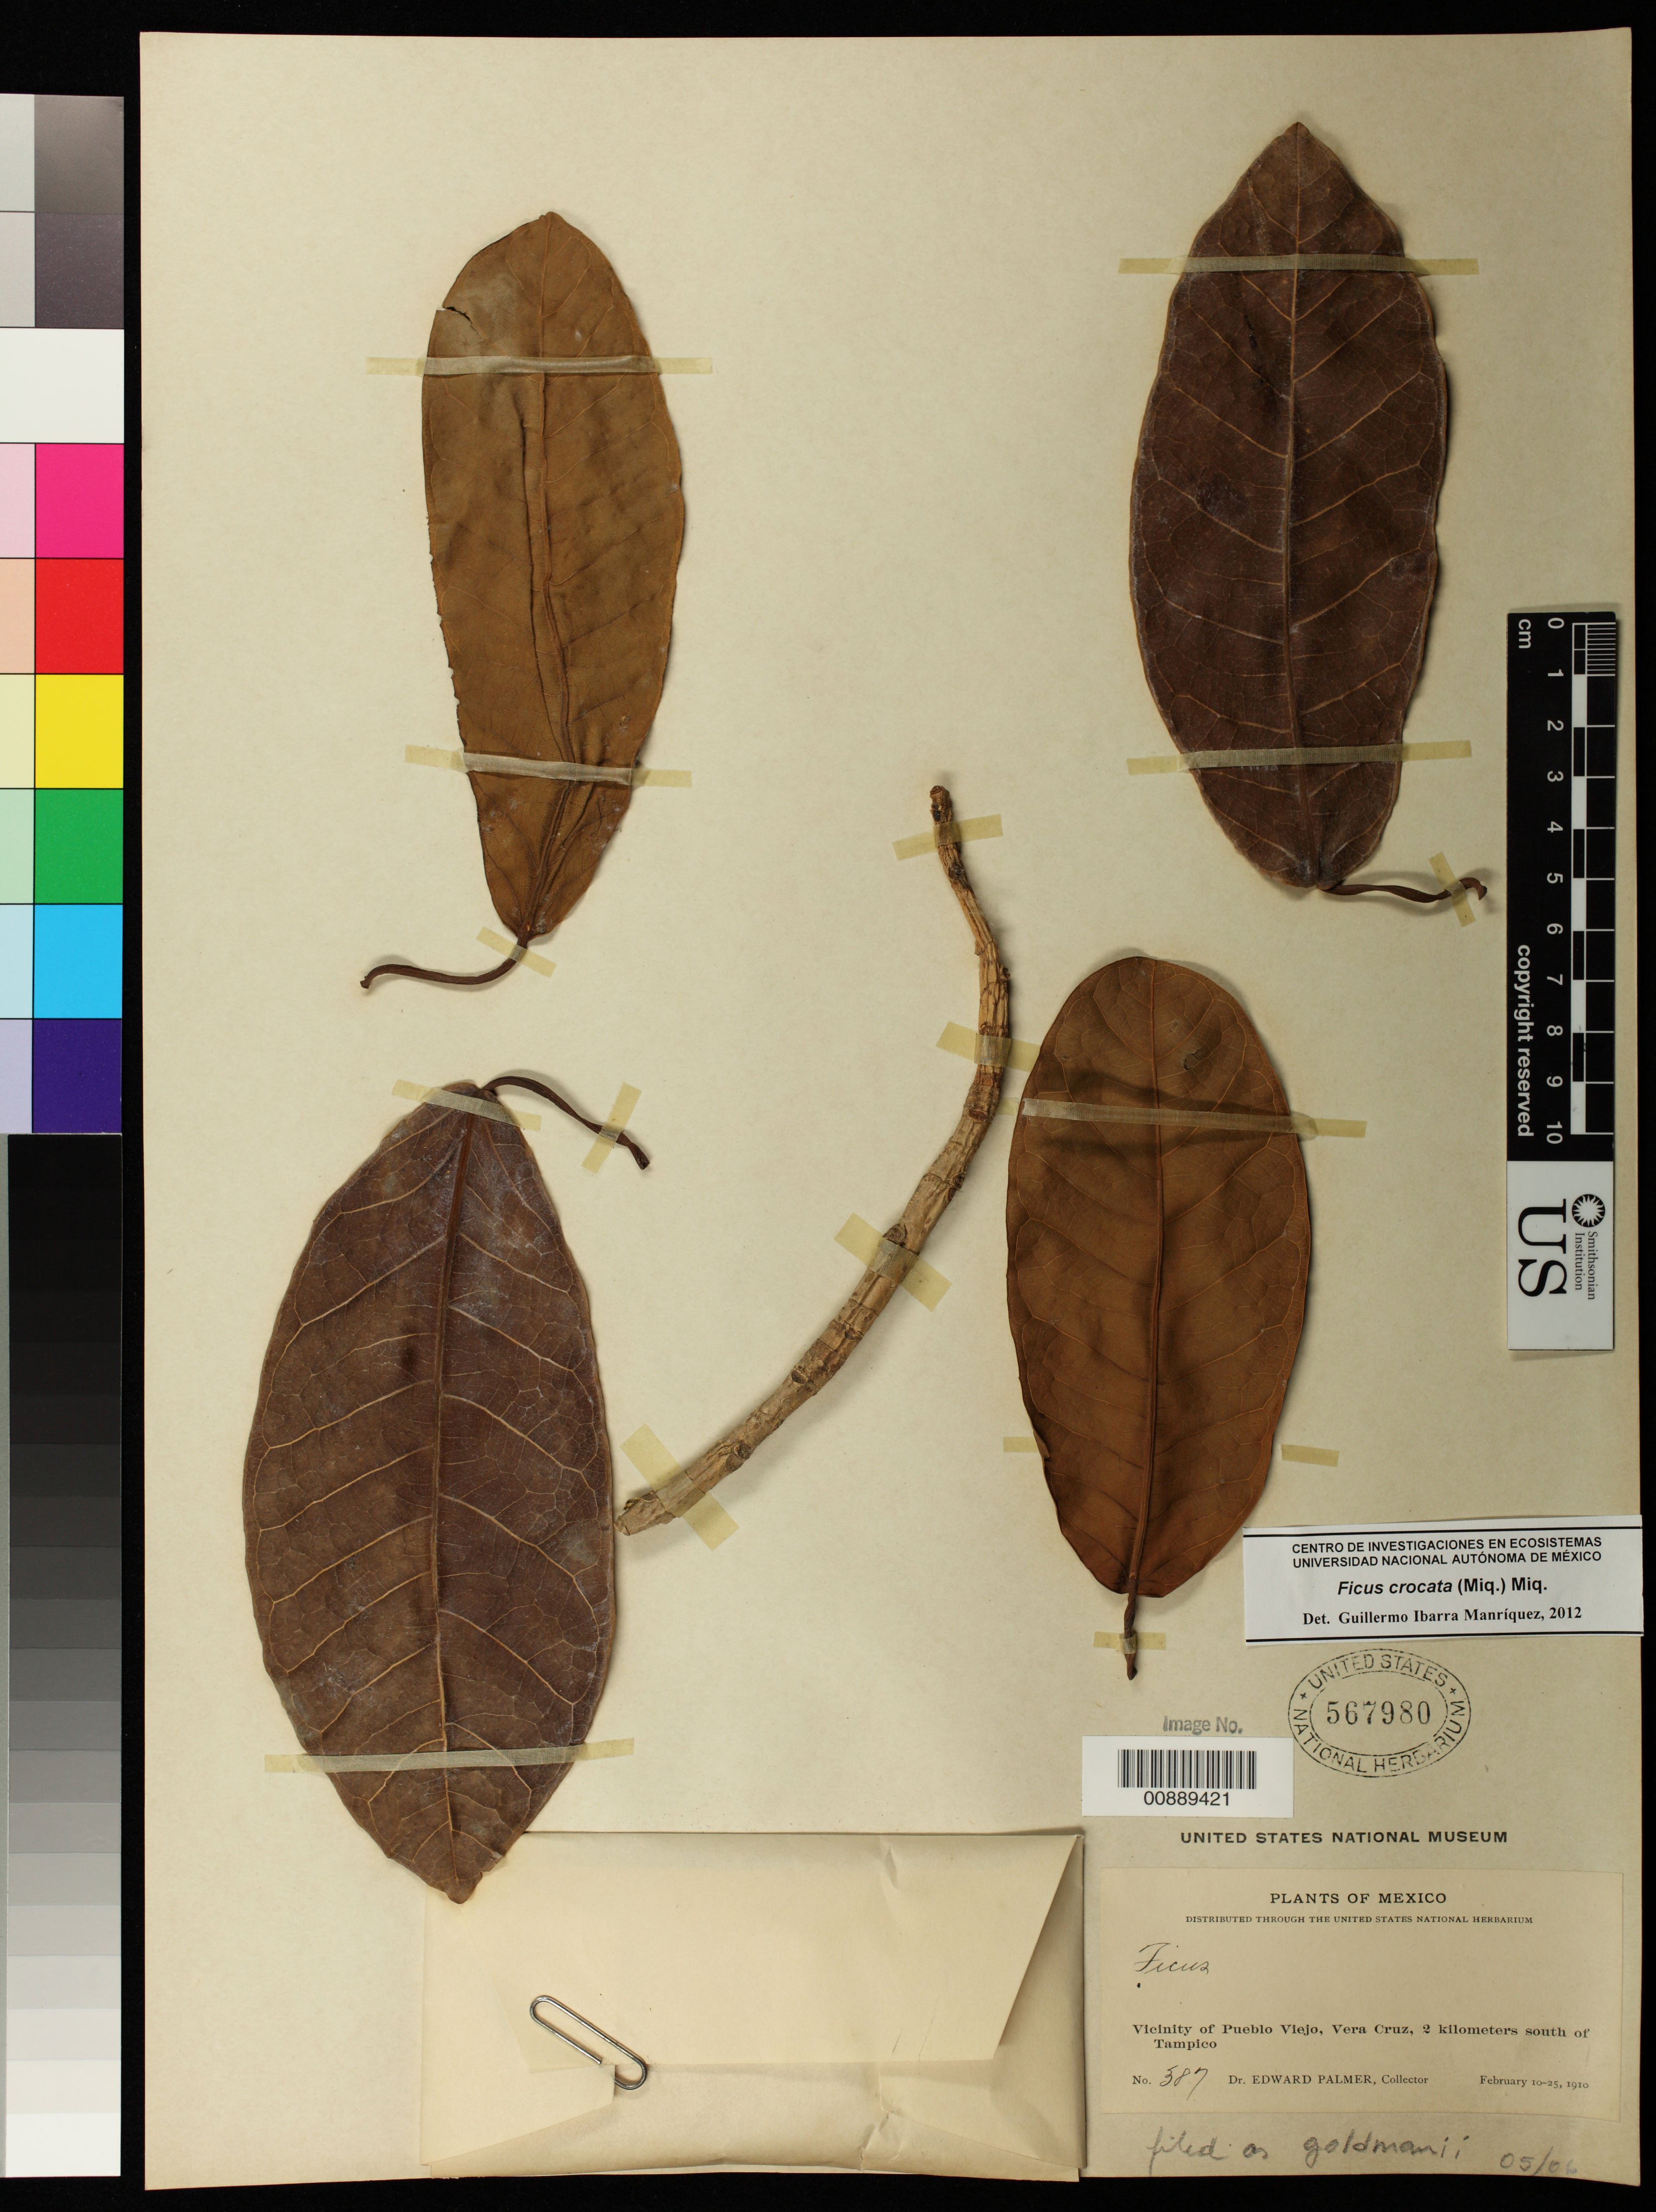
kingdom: Plantae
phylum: Tracheophyta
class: Magnoliopsida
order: Rosales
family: Moraceae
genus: Ficus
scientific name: Ficus crocata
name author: (Miq.) Miq.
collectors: E. Palmer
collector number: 387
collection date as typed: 10 Feb 1910 to 25 Feb 1910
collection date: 1910-02-10/1910-02-25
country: Mexico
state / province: Veracruz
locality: Vicinity of Pueblo Viejo, Veracruz, 2 kilometers south of Tampico.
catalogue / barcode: US 567980